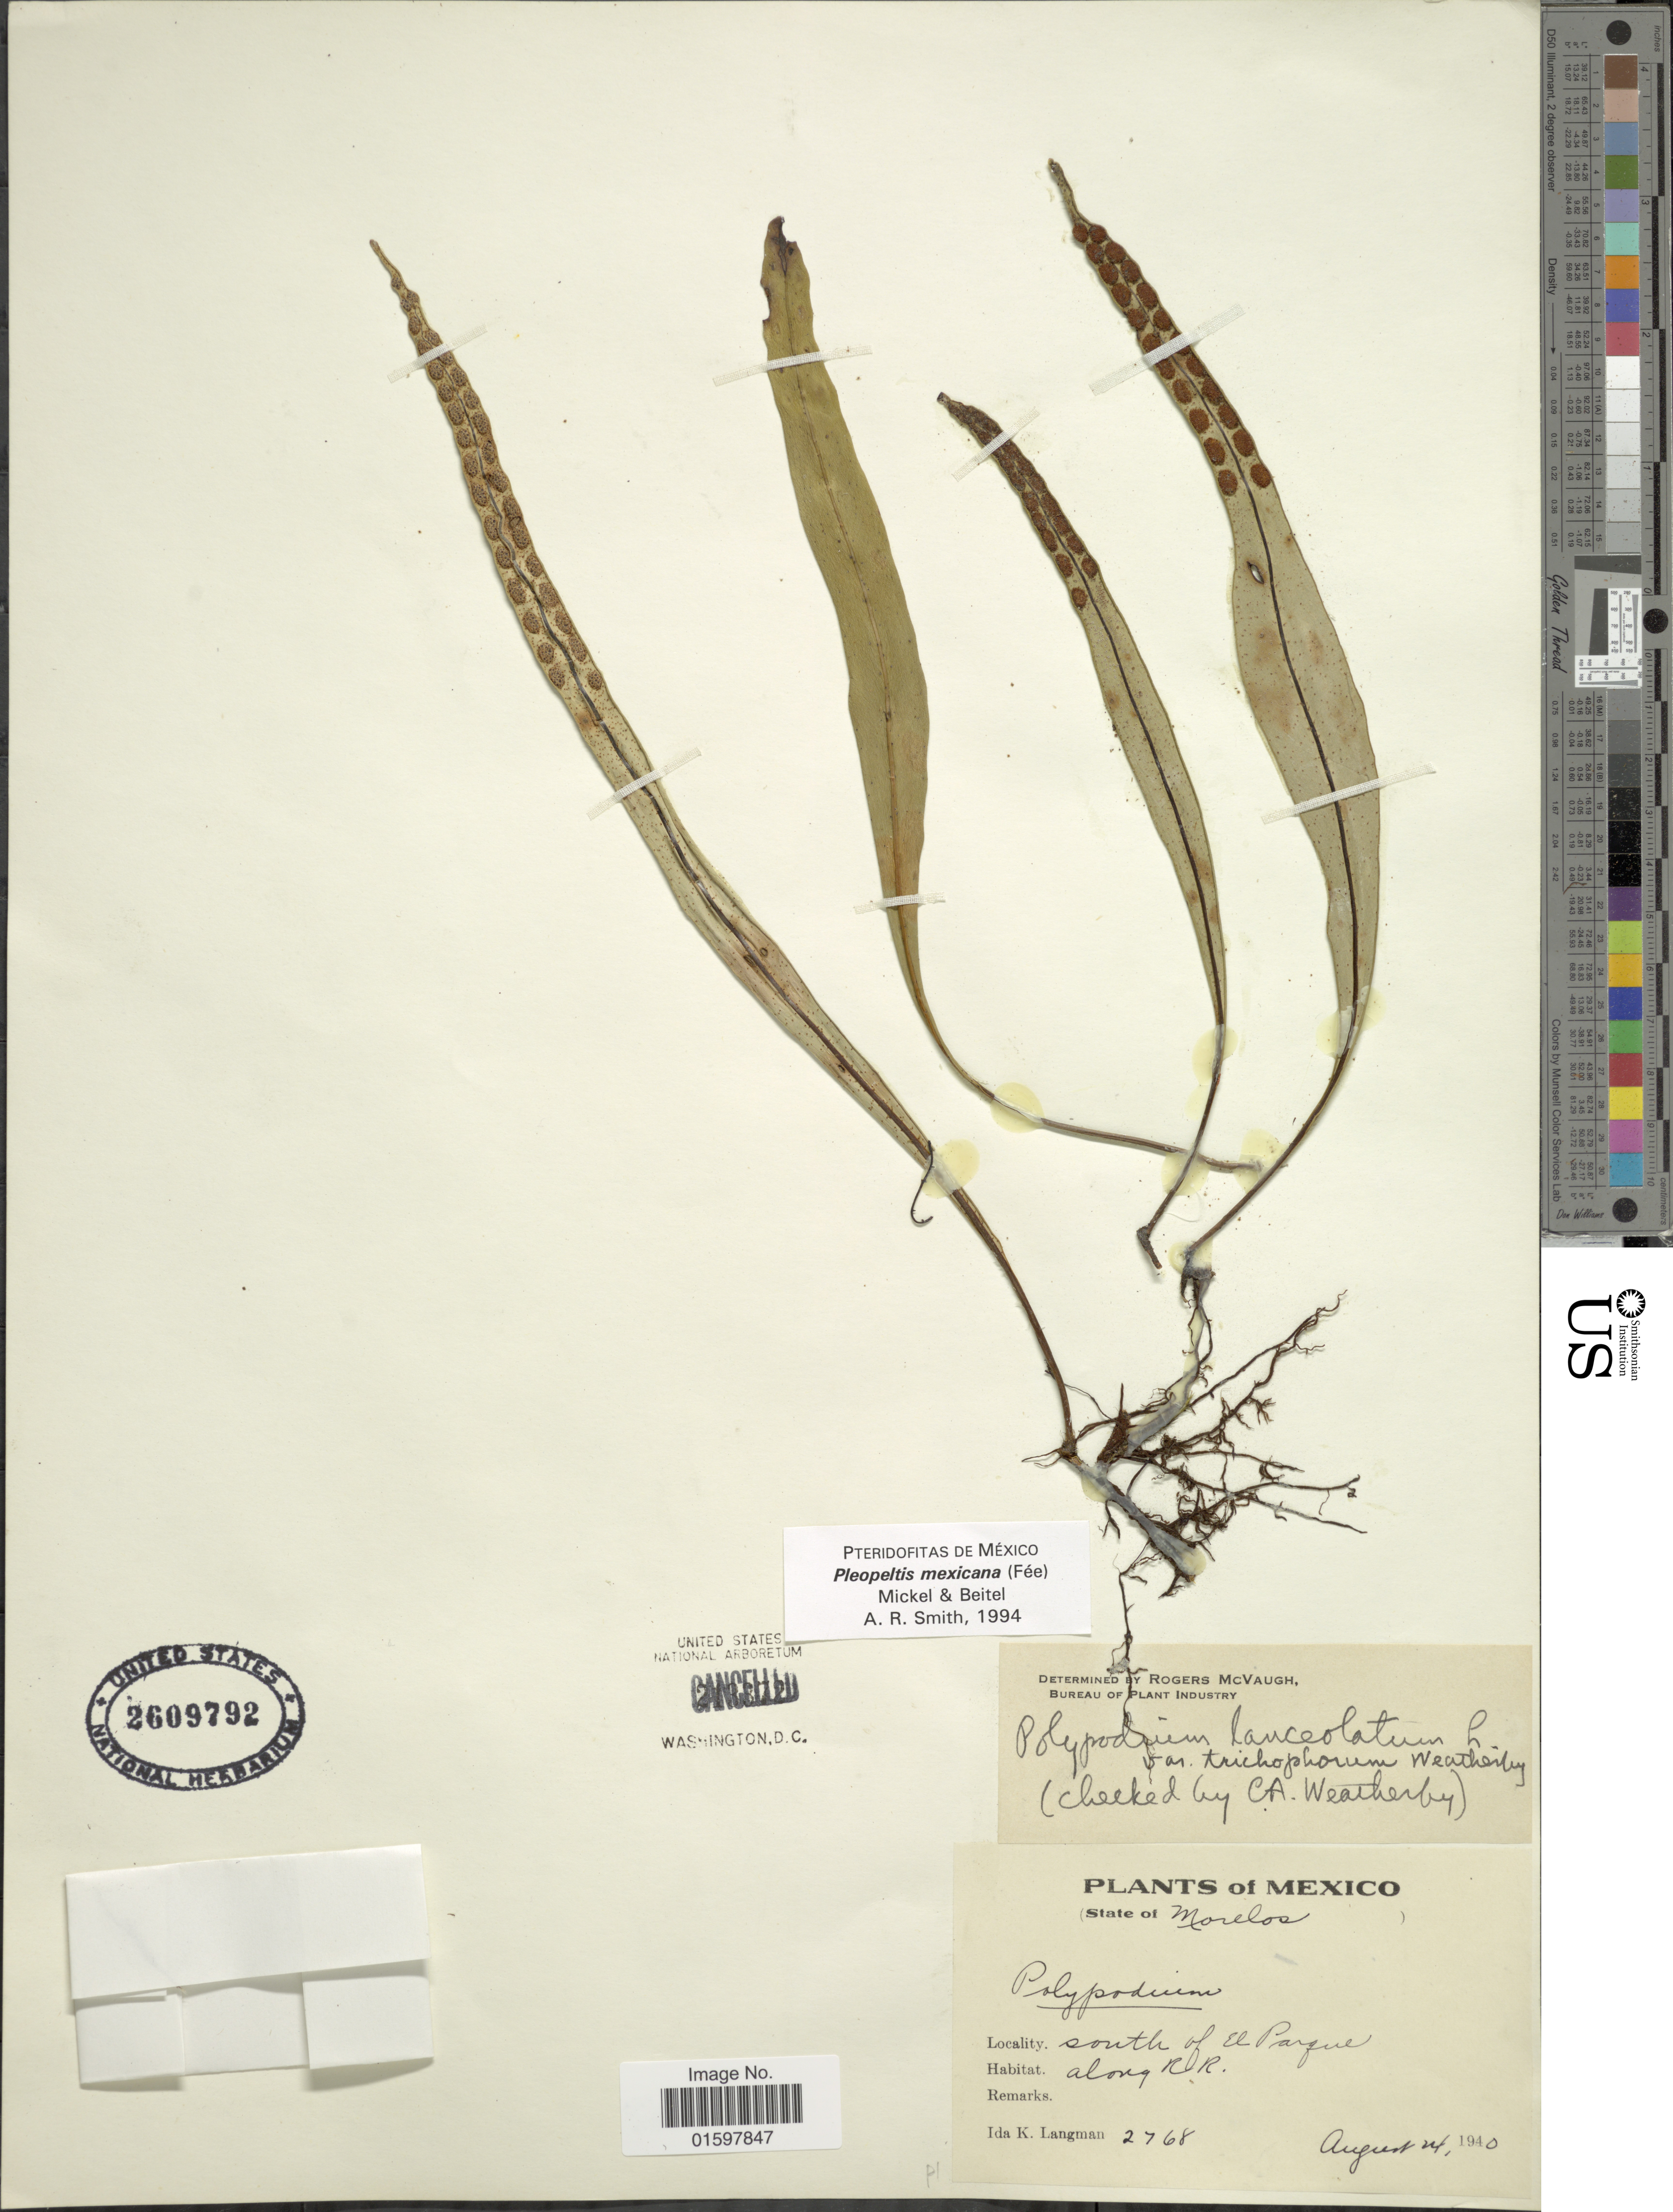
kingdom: Plantae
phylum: Tracheophyta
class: Polypodiopsida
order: Polypodiales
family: Polypodiaceae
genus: Pleopeltis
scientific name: Pleopeltis mexicana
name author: (Fée) Mickel & Beitel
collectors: I. K. Langman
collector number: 2768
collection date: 1940-08-24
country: Mexico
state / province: Morelos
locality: South of El Parque, along R.R.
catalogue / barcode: US 2609792